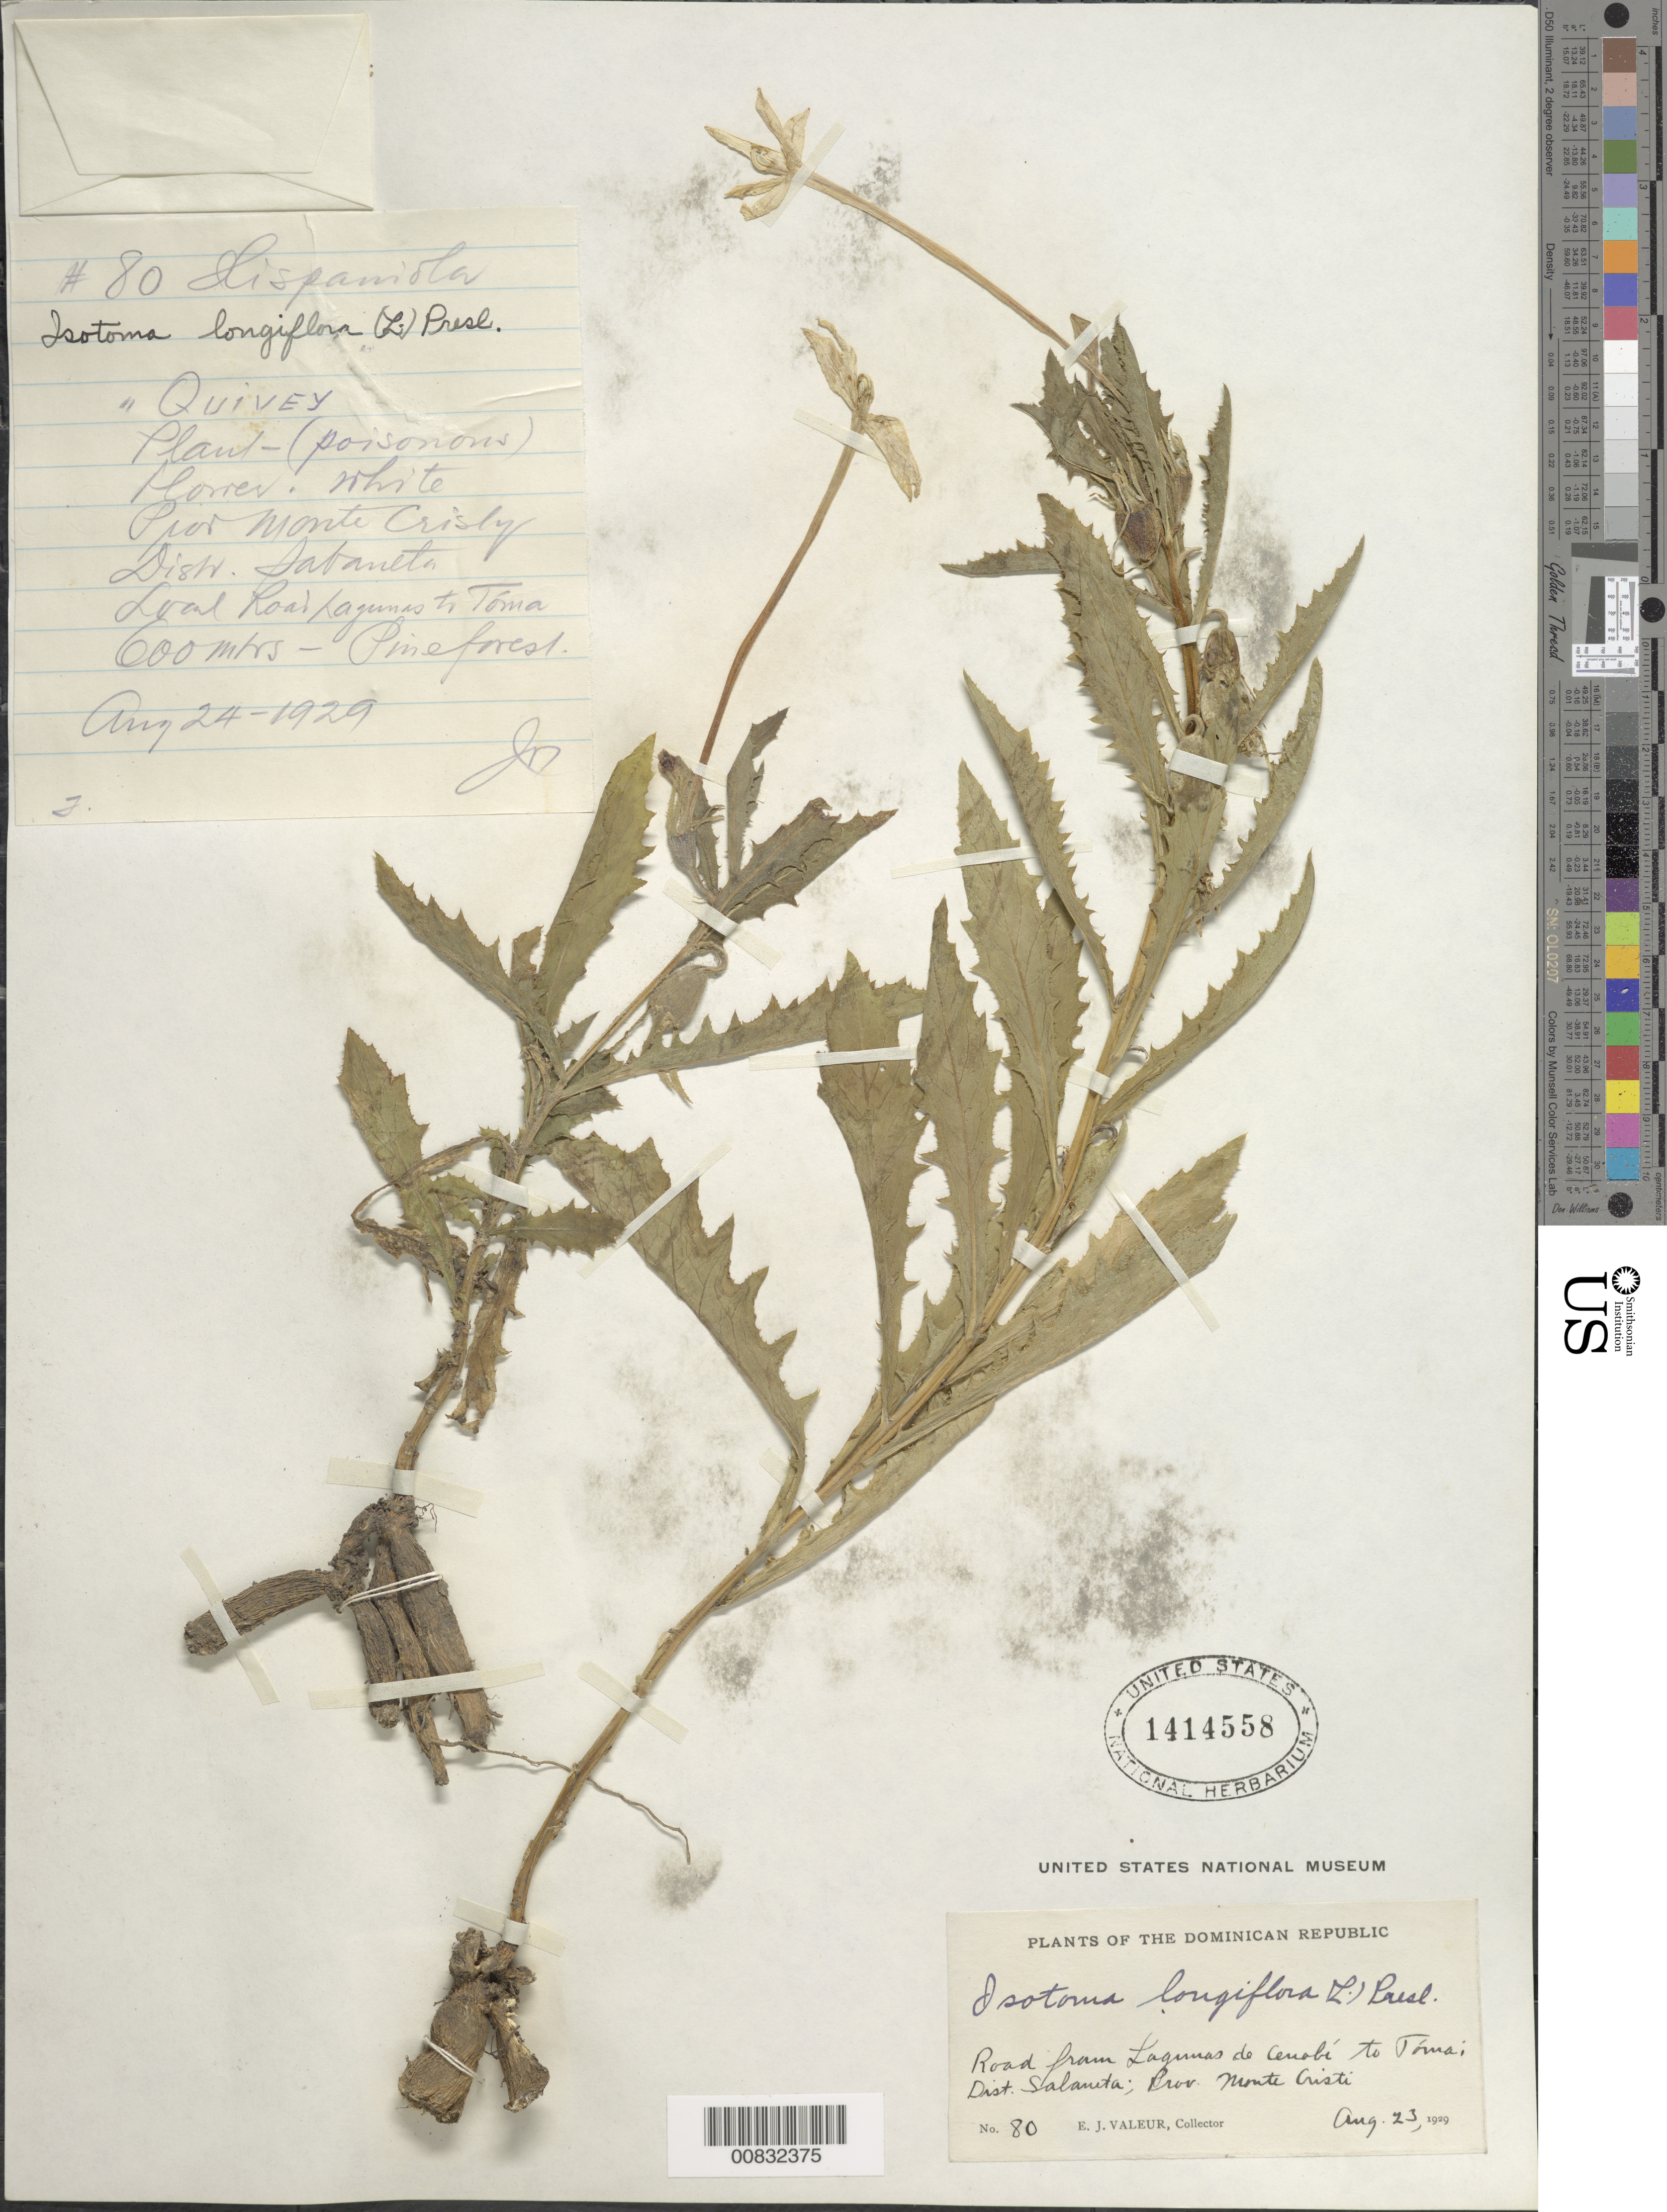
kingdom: Plantae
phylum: Tracheophyta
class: Magnoliopsida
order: Asterales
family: Campanulaceae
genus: Isotoma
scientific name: Isotoma longiflora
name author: (L.) C. Presl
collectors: E. Valeur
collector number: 80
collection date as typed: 23 Aug 1929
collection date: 1929-08-23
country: Dominican Republic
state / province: Monte Cristi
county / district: Sabaneta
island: Hispaniola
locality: Road from Lagunas de Cenobí to Tóma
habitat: Pine forest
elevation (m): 600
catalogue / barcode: US 1414558